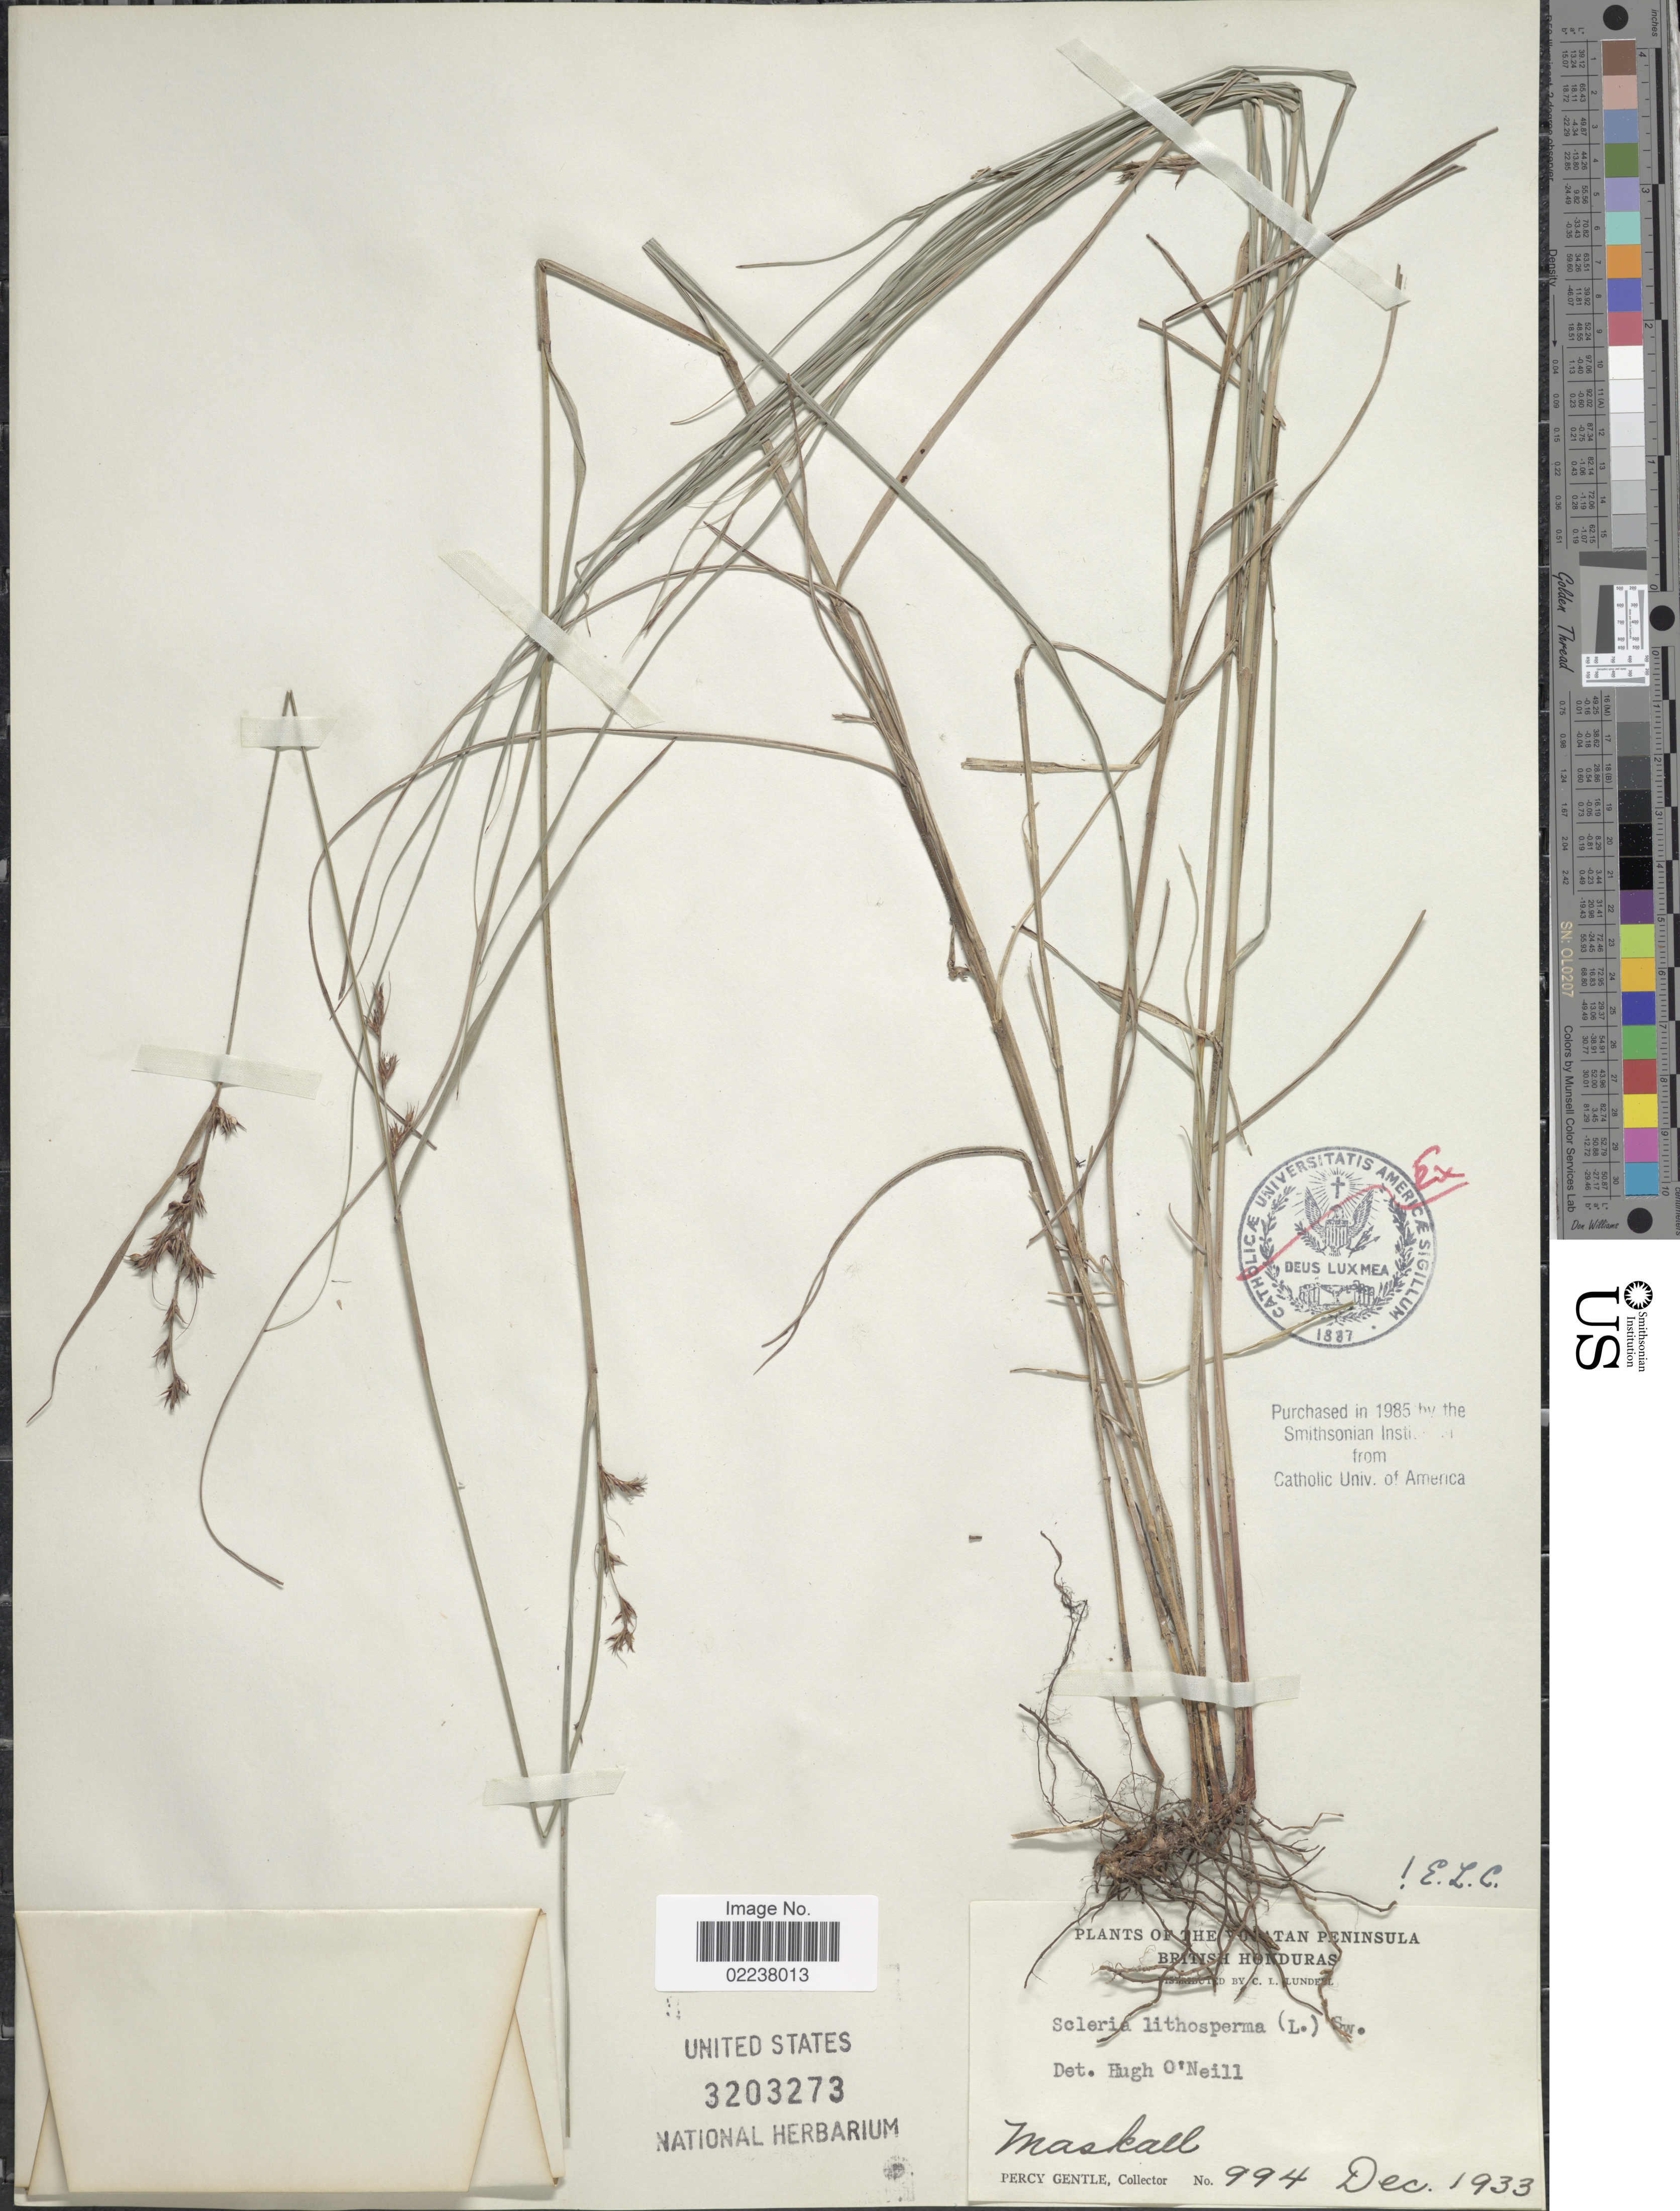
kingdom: Plantae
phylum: Tracheophyta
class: Liliopsida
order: Poales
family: Cyperaceae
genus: Scleria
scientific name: Scleria lithosperma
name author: (L.) Sw.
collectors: P. H. Gentle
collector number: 994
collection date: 1933-12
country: Belize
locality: Yucatan Peninsula, British Honduras, Maskall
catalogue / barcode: US 3203273